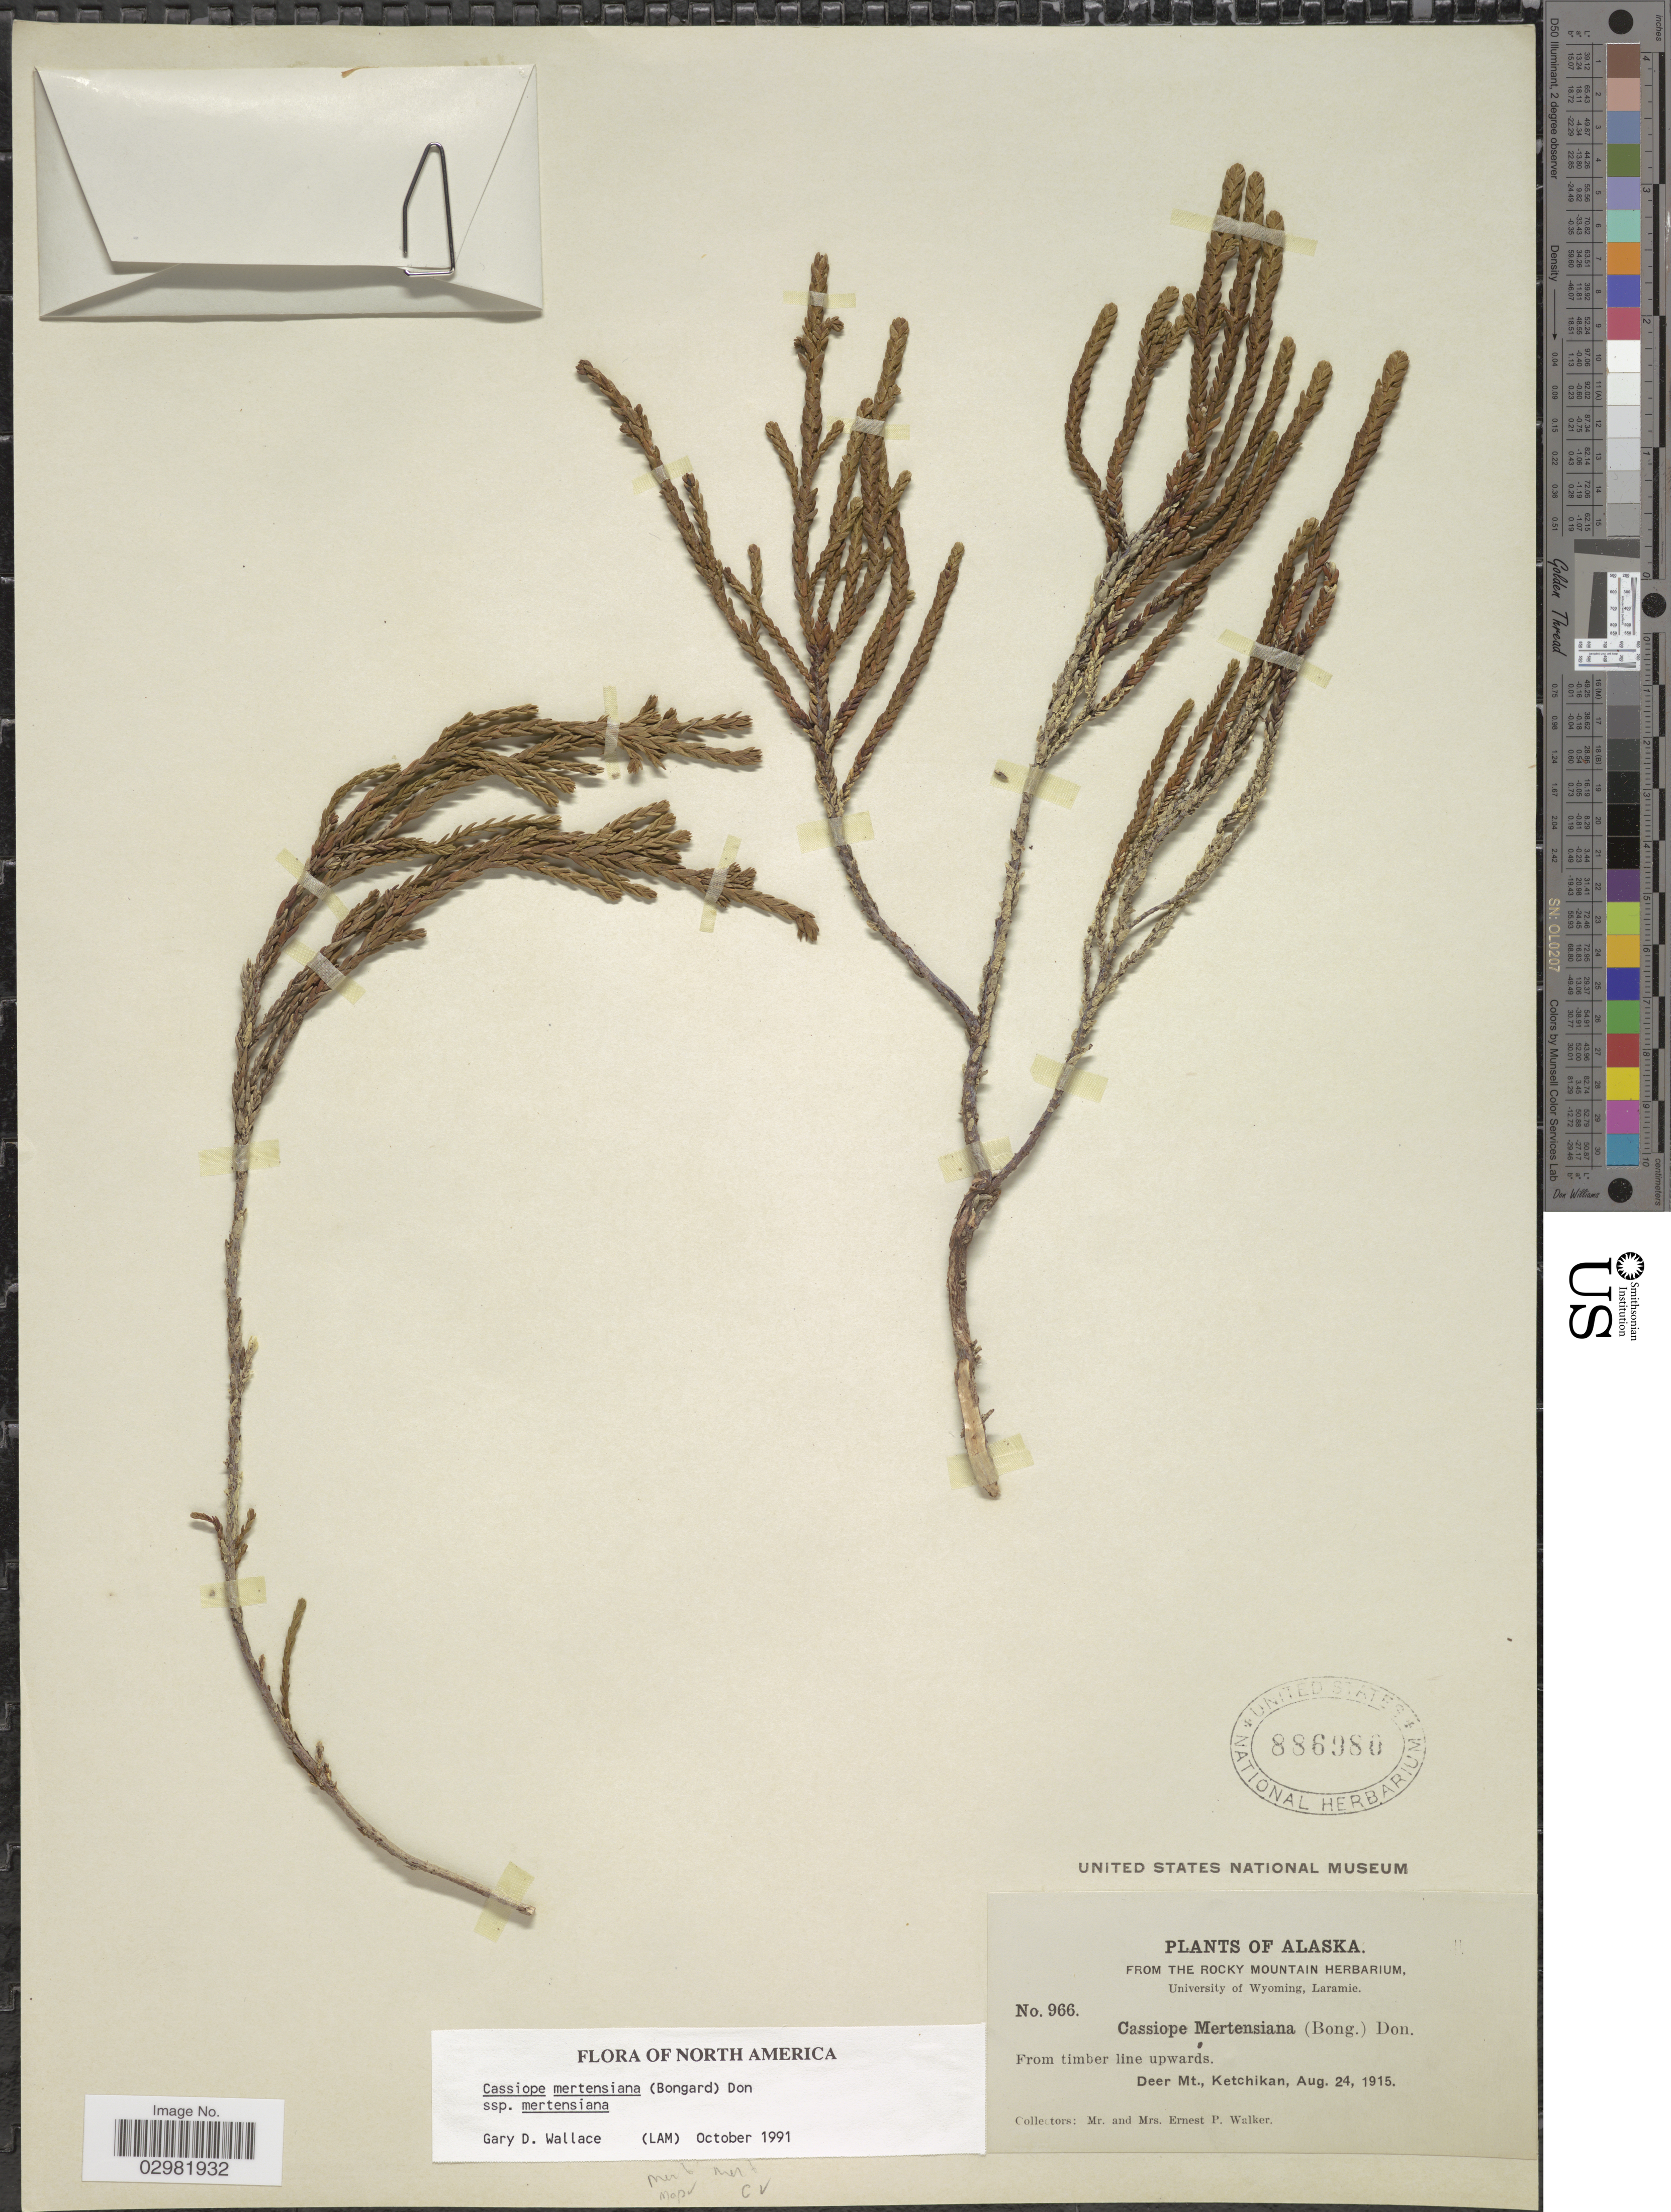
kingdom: Plantae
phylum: Tracheophyta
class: Magnoliopsida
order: Ericales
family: Ericaceae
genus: Cassiope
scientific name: Cassiope mertensiana subsp. mertensiana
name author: (Bong.) G. Don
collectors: E. P. Walker & E. Walker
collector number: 966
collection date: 1915-08-24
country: United States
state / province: Alaska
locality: Deer Mt., Ketchikan.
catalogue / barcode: US 886980